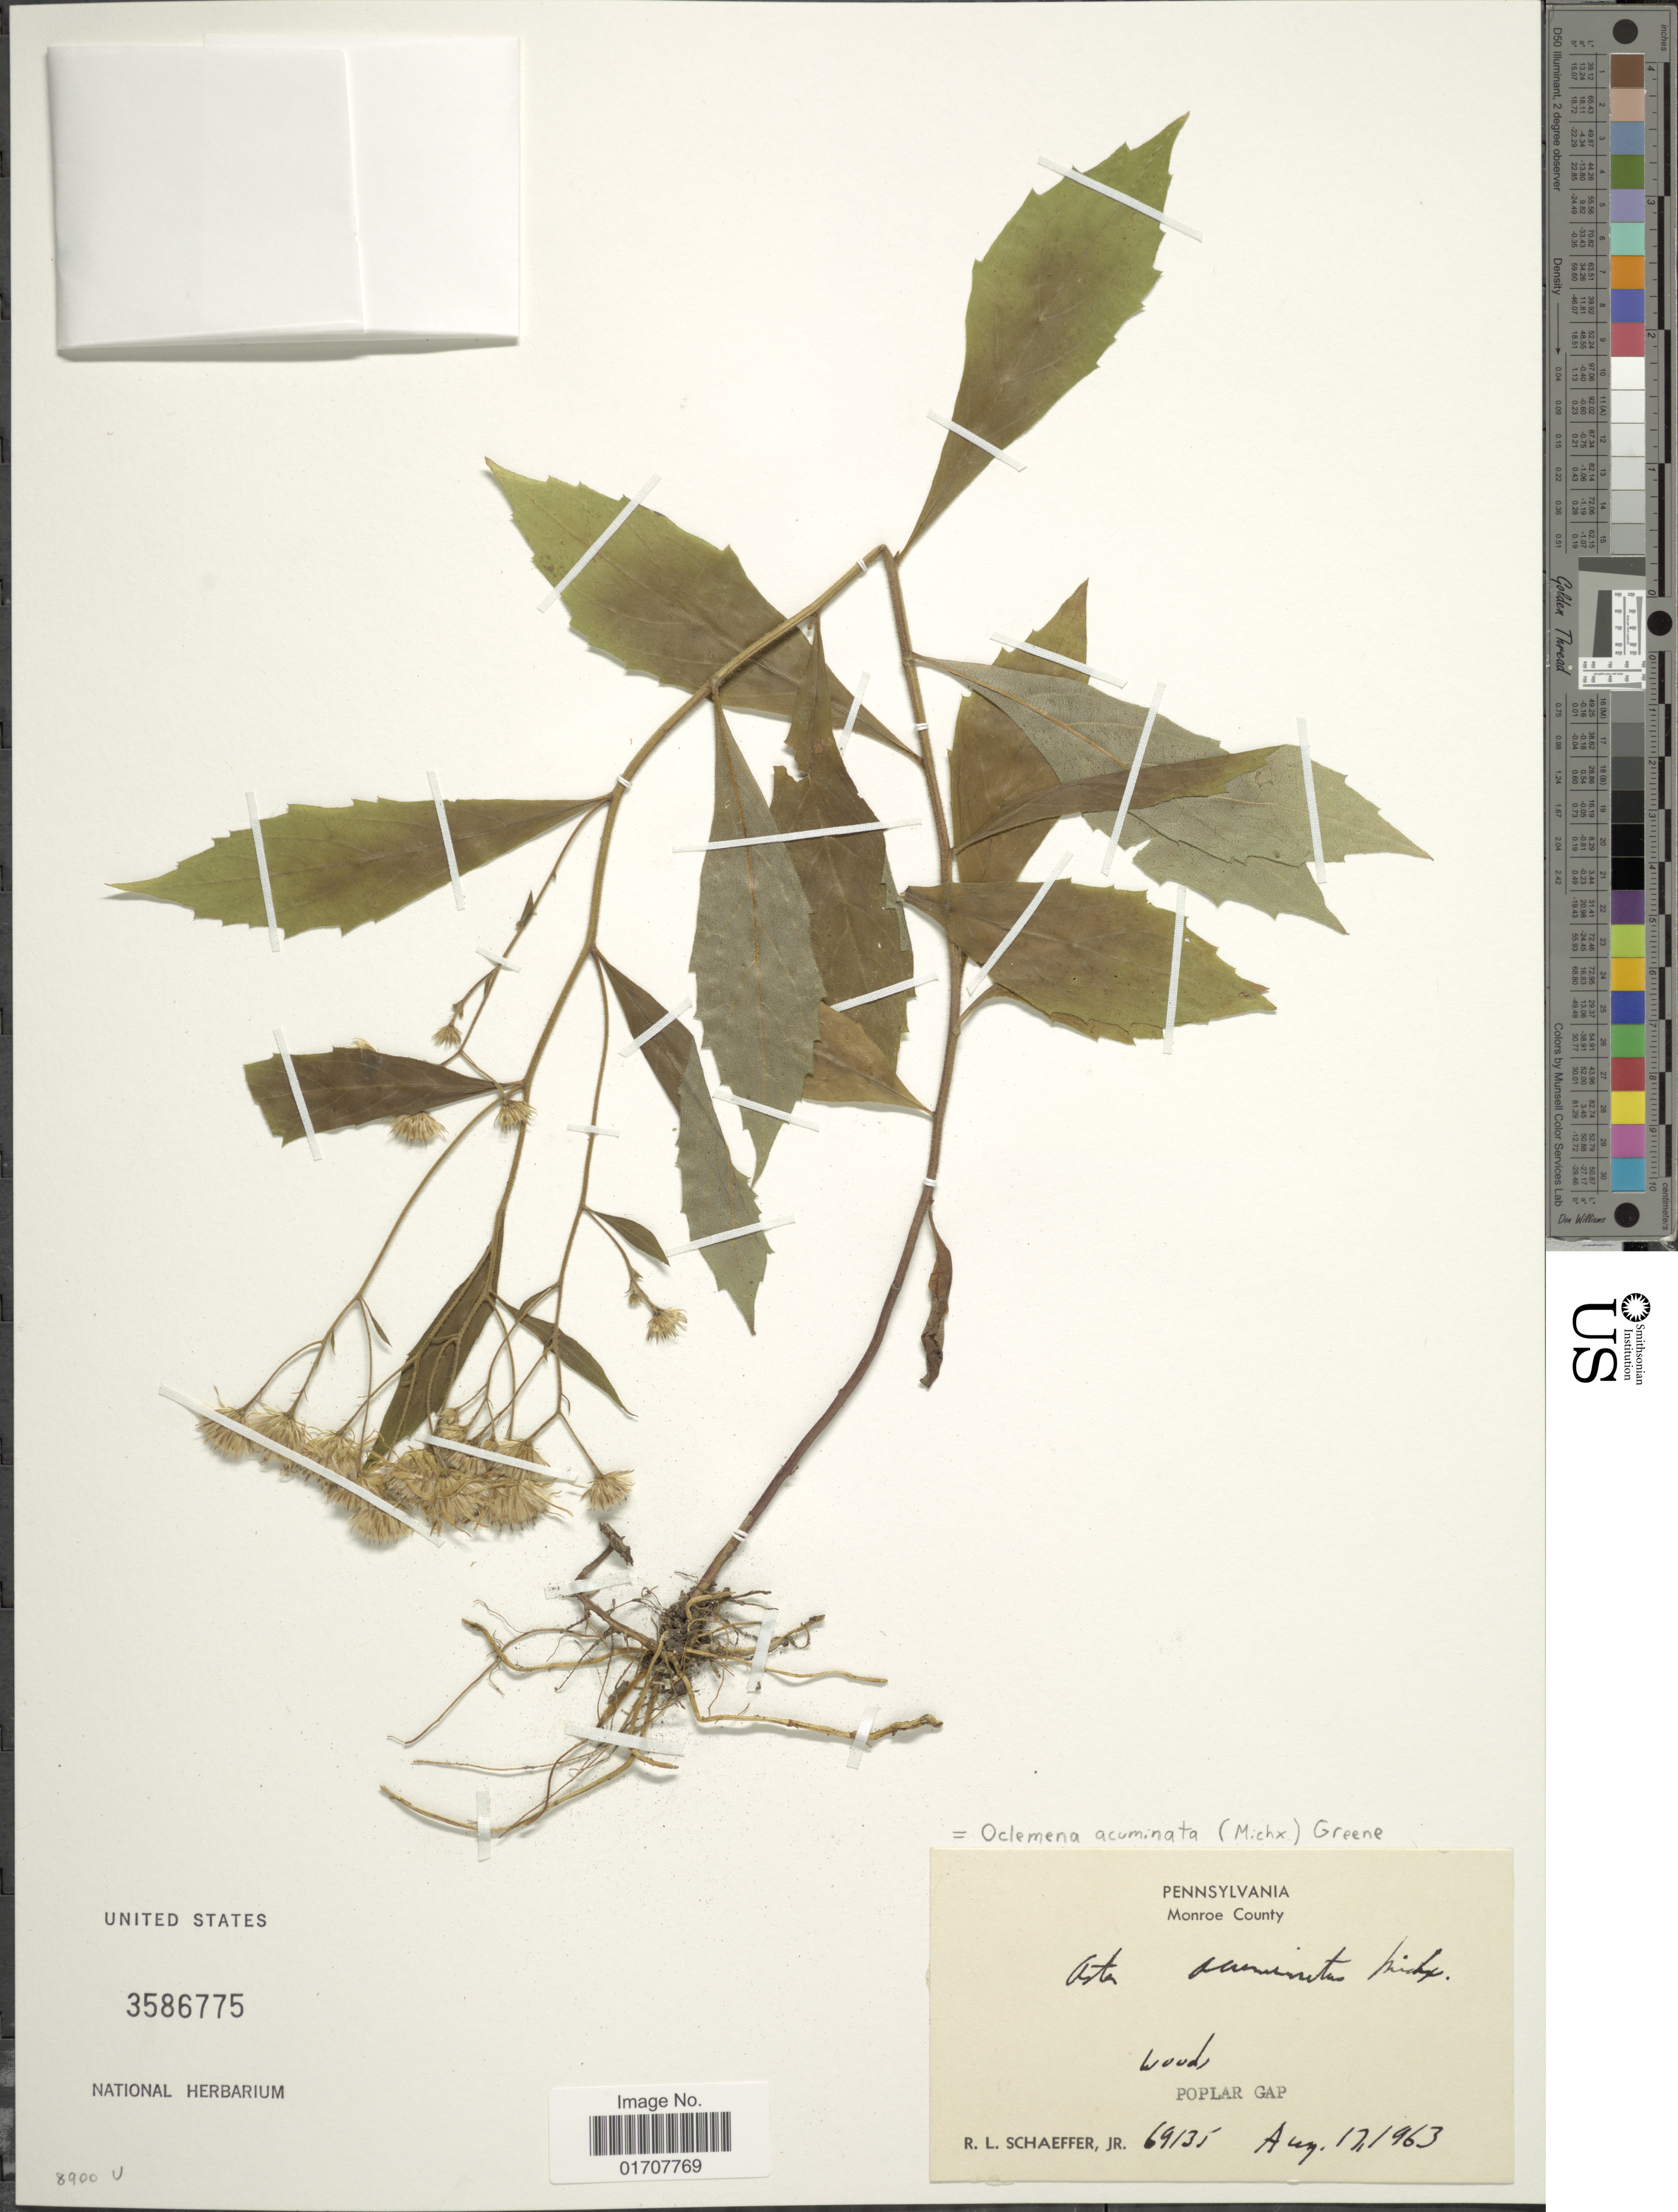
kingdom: Plantae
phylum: Tracheophyta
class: Magnoliopsida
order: Asterales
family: Asteraceae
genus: Oclemena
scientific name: Oclemena acuminata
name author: (Michx.) Greene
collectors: R. L. Schaeffer Jr.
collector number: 69135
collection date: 1963-08-17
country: United States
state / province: Pennsylvania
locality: Monroe County, Poplar Gap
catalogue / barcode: US 3586775